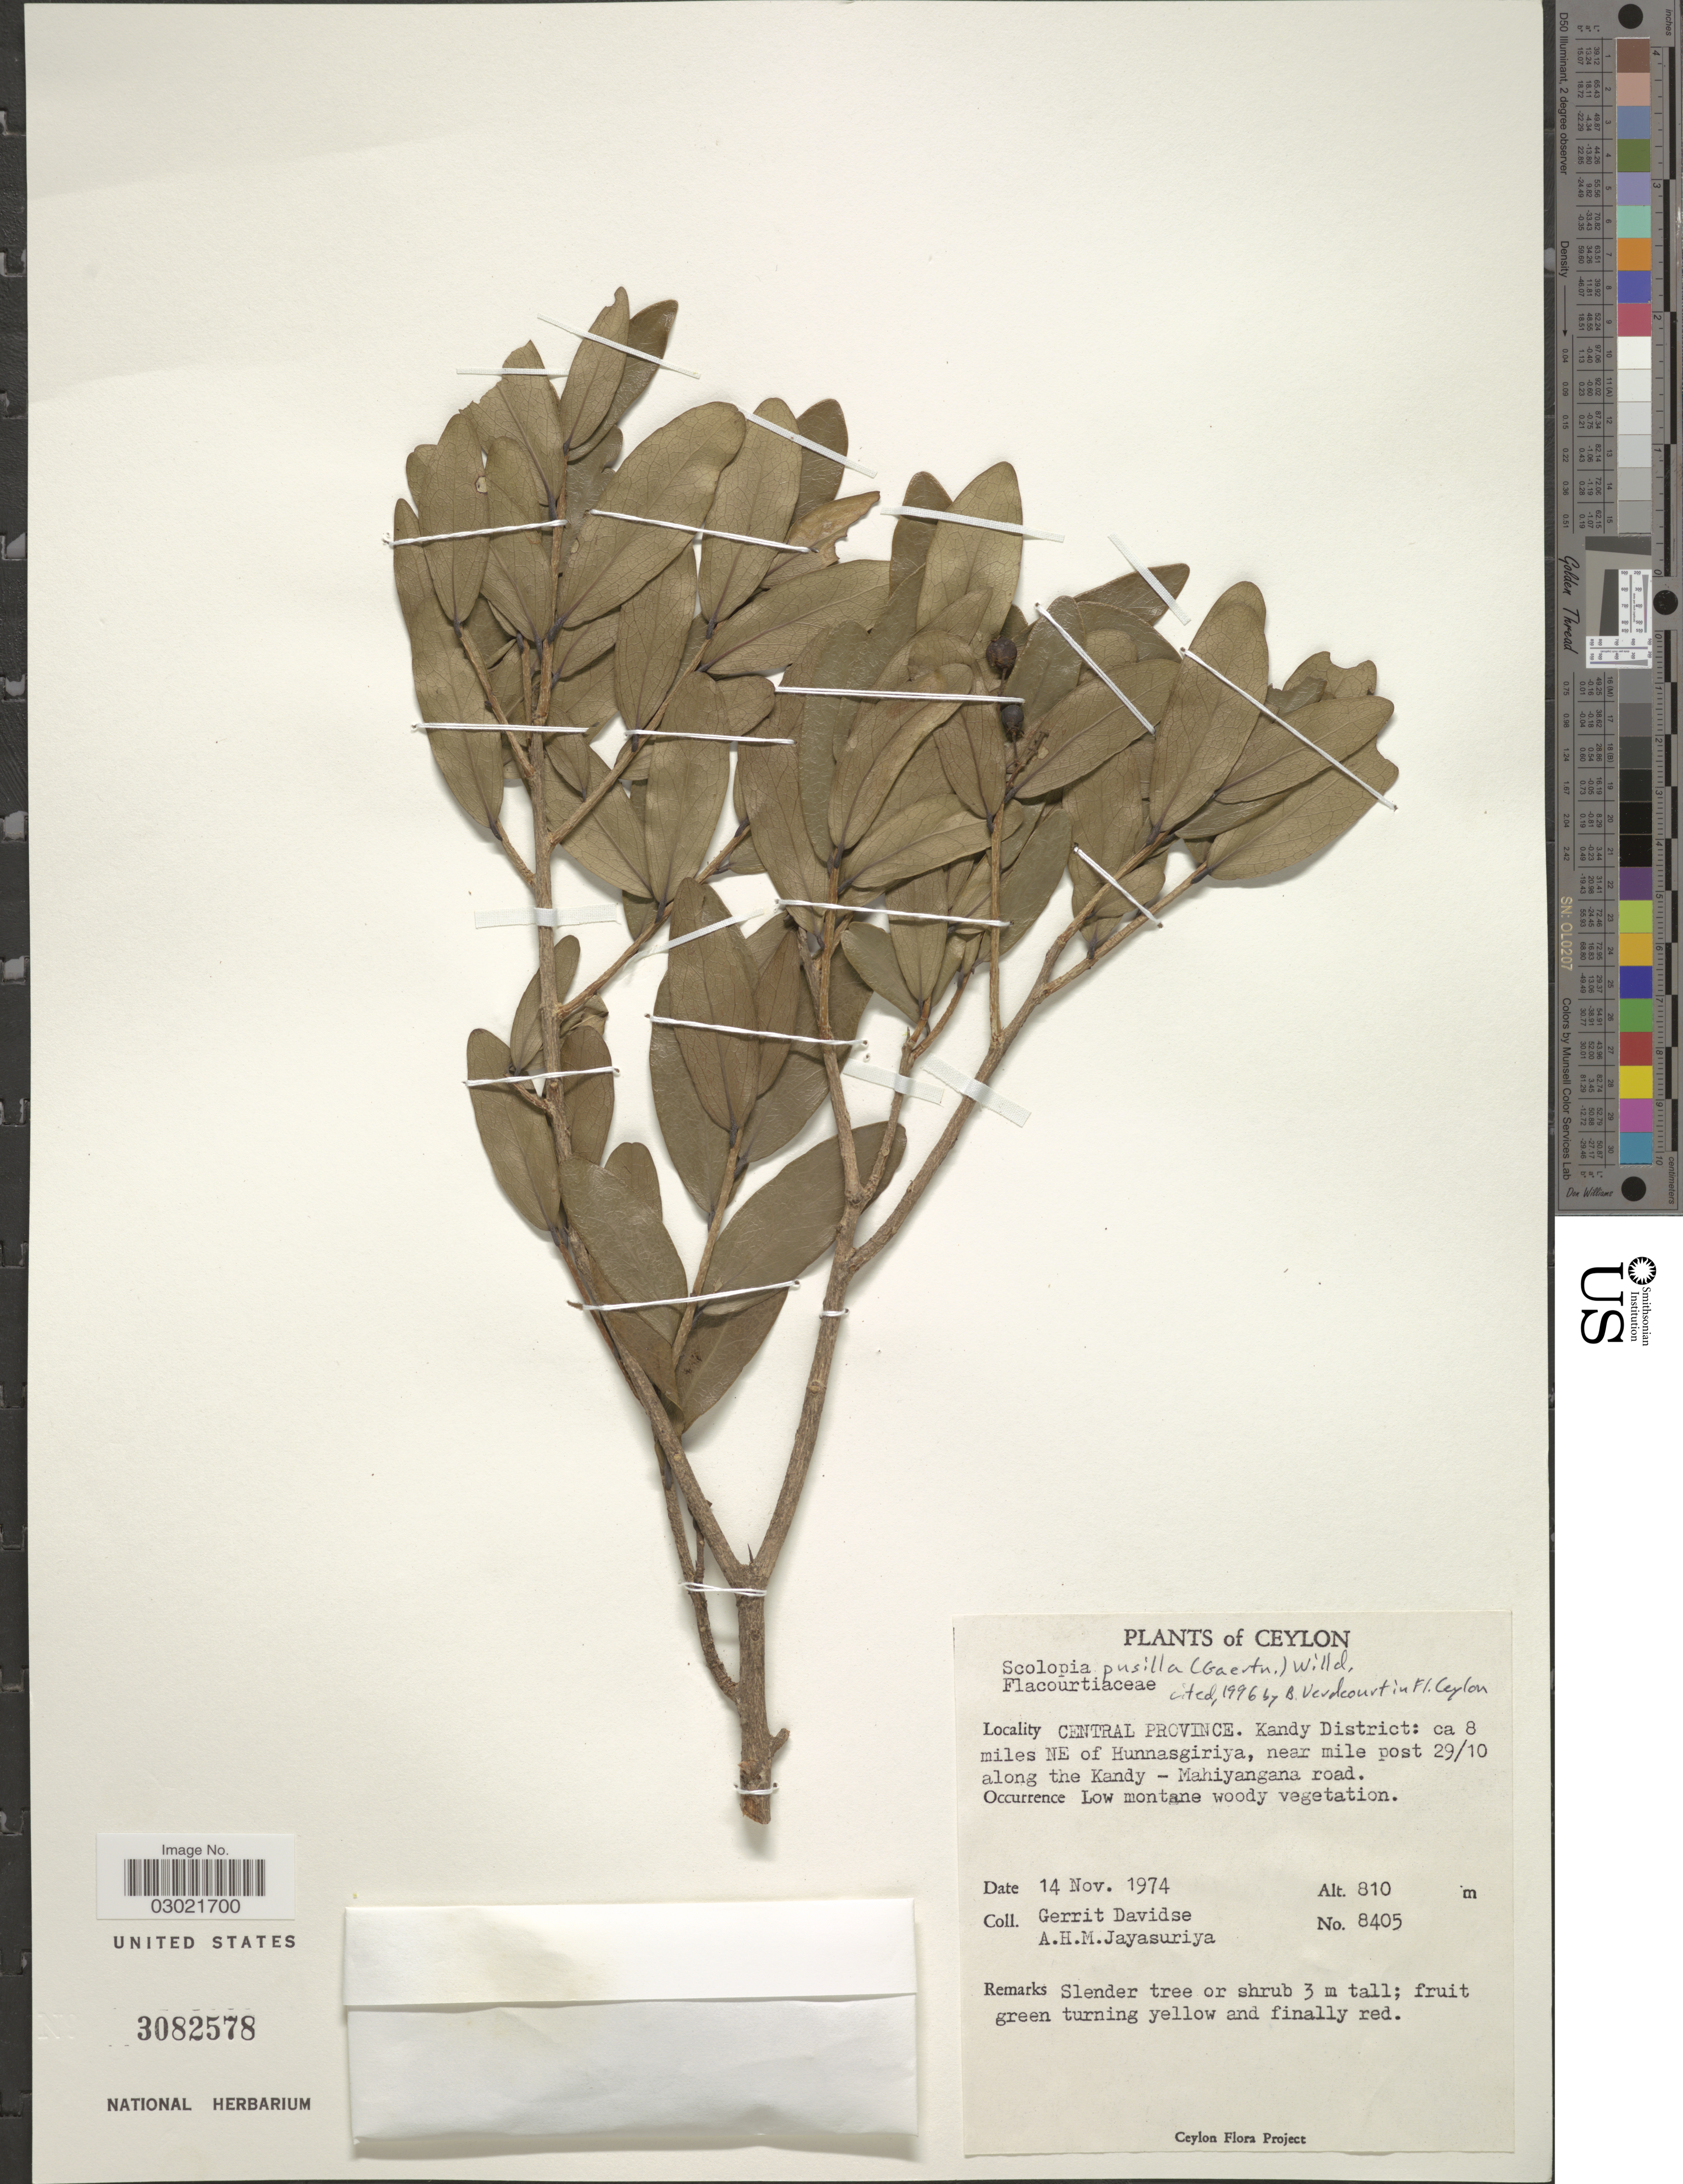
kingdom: Plantae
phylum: Tracheophyta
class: Magnoliopsida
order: Malpighiales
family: Salicaceae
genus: Scolopia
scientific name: Scolopia pusilla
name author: (Gaertn.) Willd.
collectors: G. Davidse & A. H. Jayasuriya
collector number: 8405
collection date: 1974-11-14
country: Sri Lanka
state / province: Central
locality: Ceylon. Kandy District: ca 8 miles NE of Hunnasgiriya, near mile post 29/10 along the Kandy - Mahiyangana road.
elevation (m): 810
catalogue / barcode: US 3082578